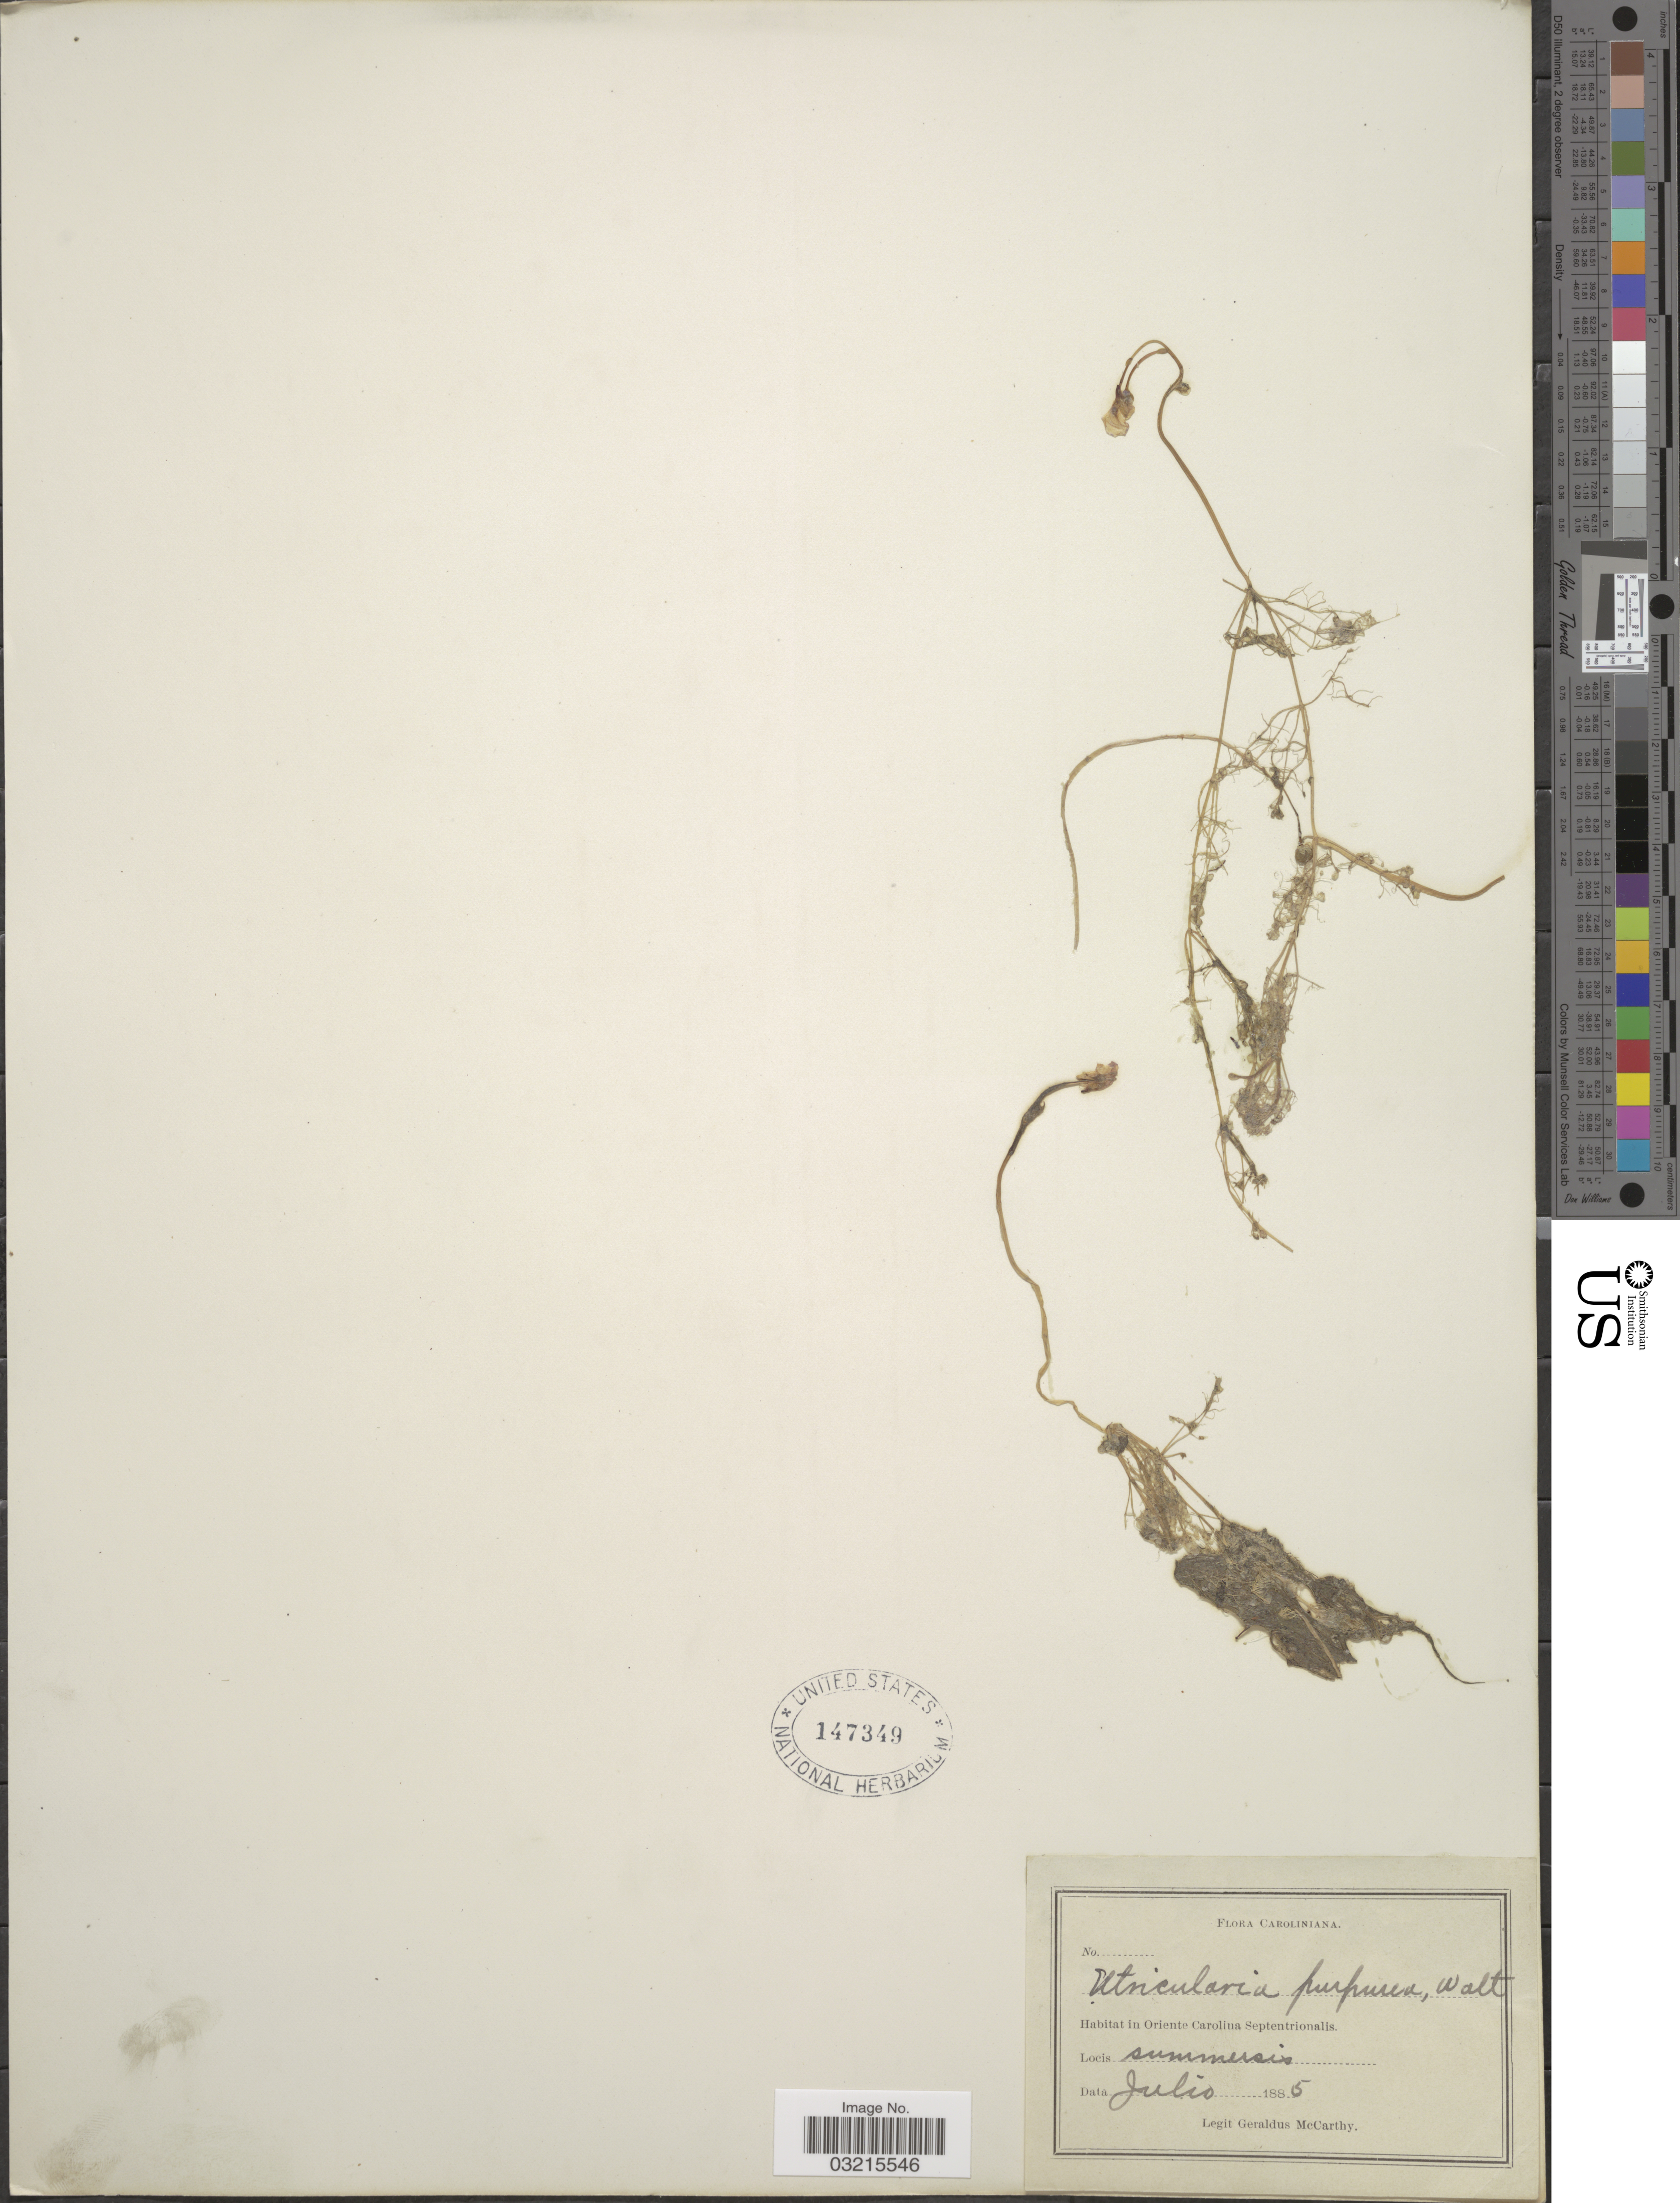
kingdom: Plantae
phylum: Tracheophyta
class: Magnoliopsida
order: Lamiales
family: Lentibulariaceae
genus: Utricularia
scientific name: Utricularia purpurea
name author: Walter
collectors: M. McCarthy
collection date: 1885-07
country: United States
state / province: North Carolina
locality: Caroliniana. In Oriente Carolina Septentrionalis.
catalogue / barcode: US 147349